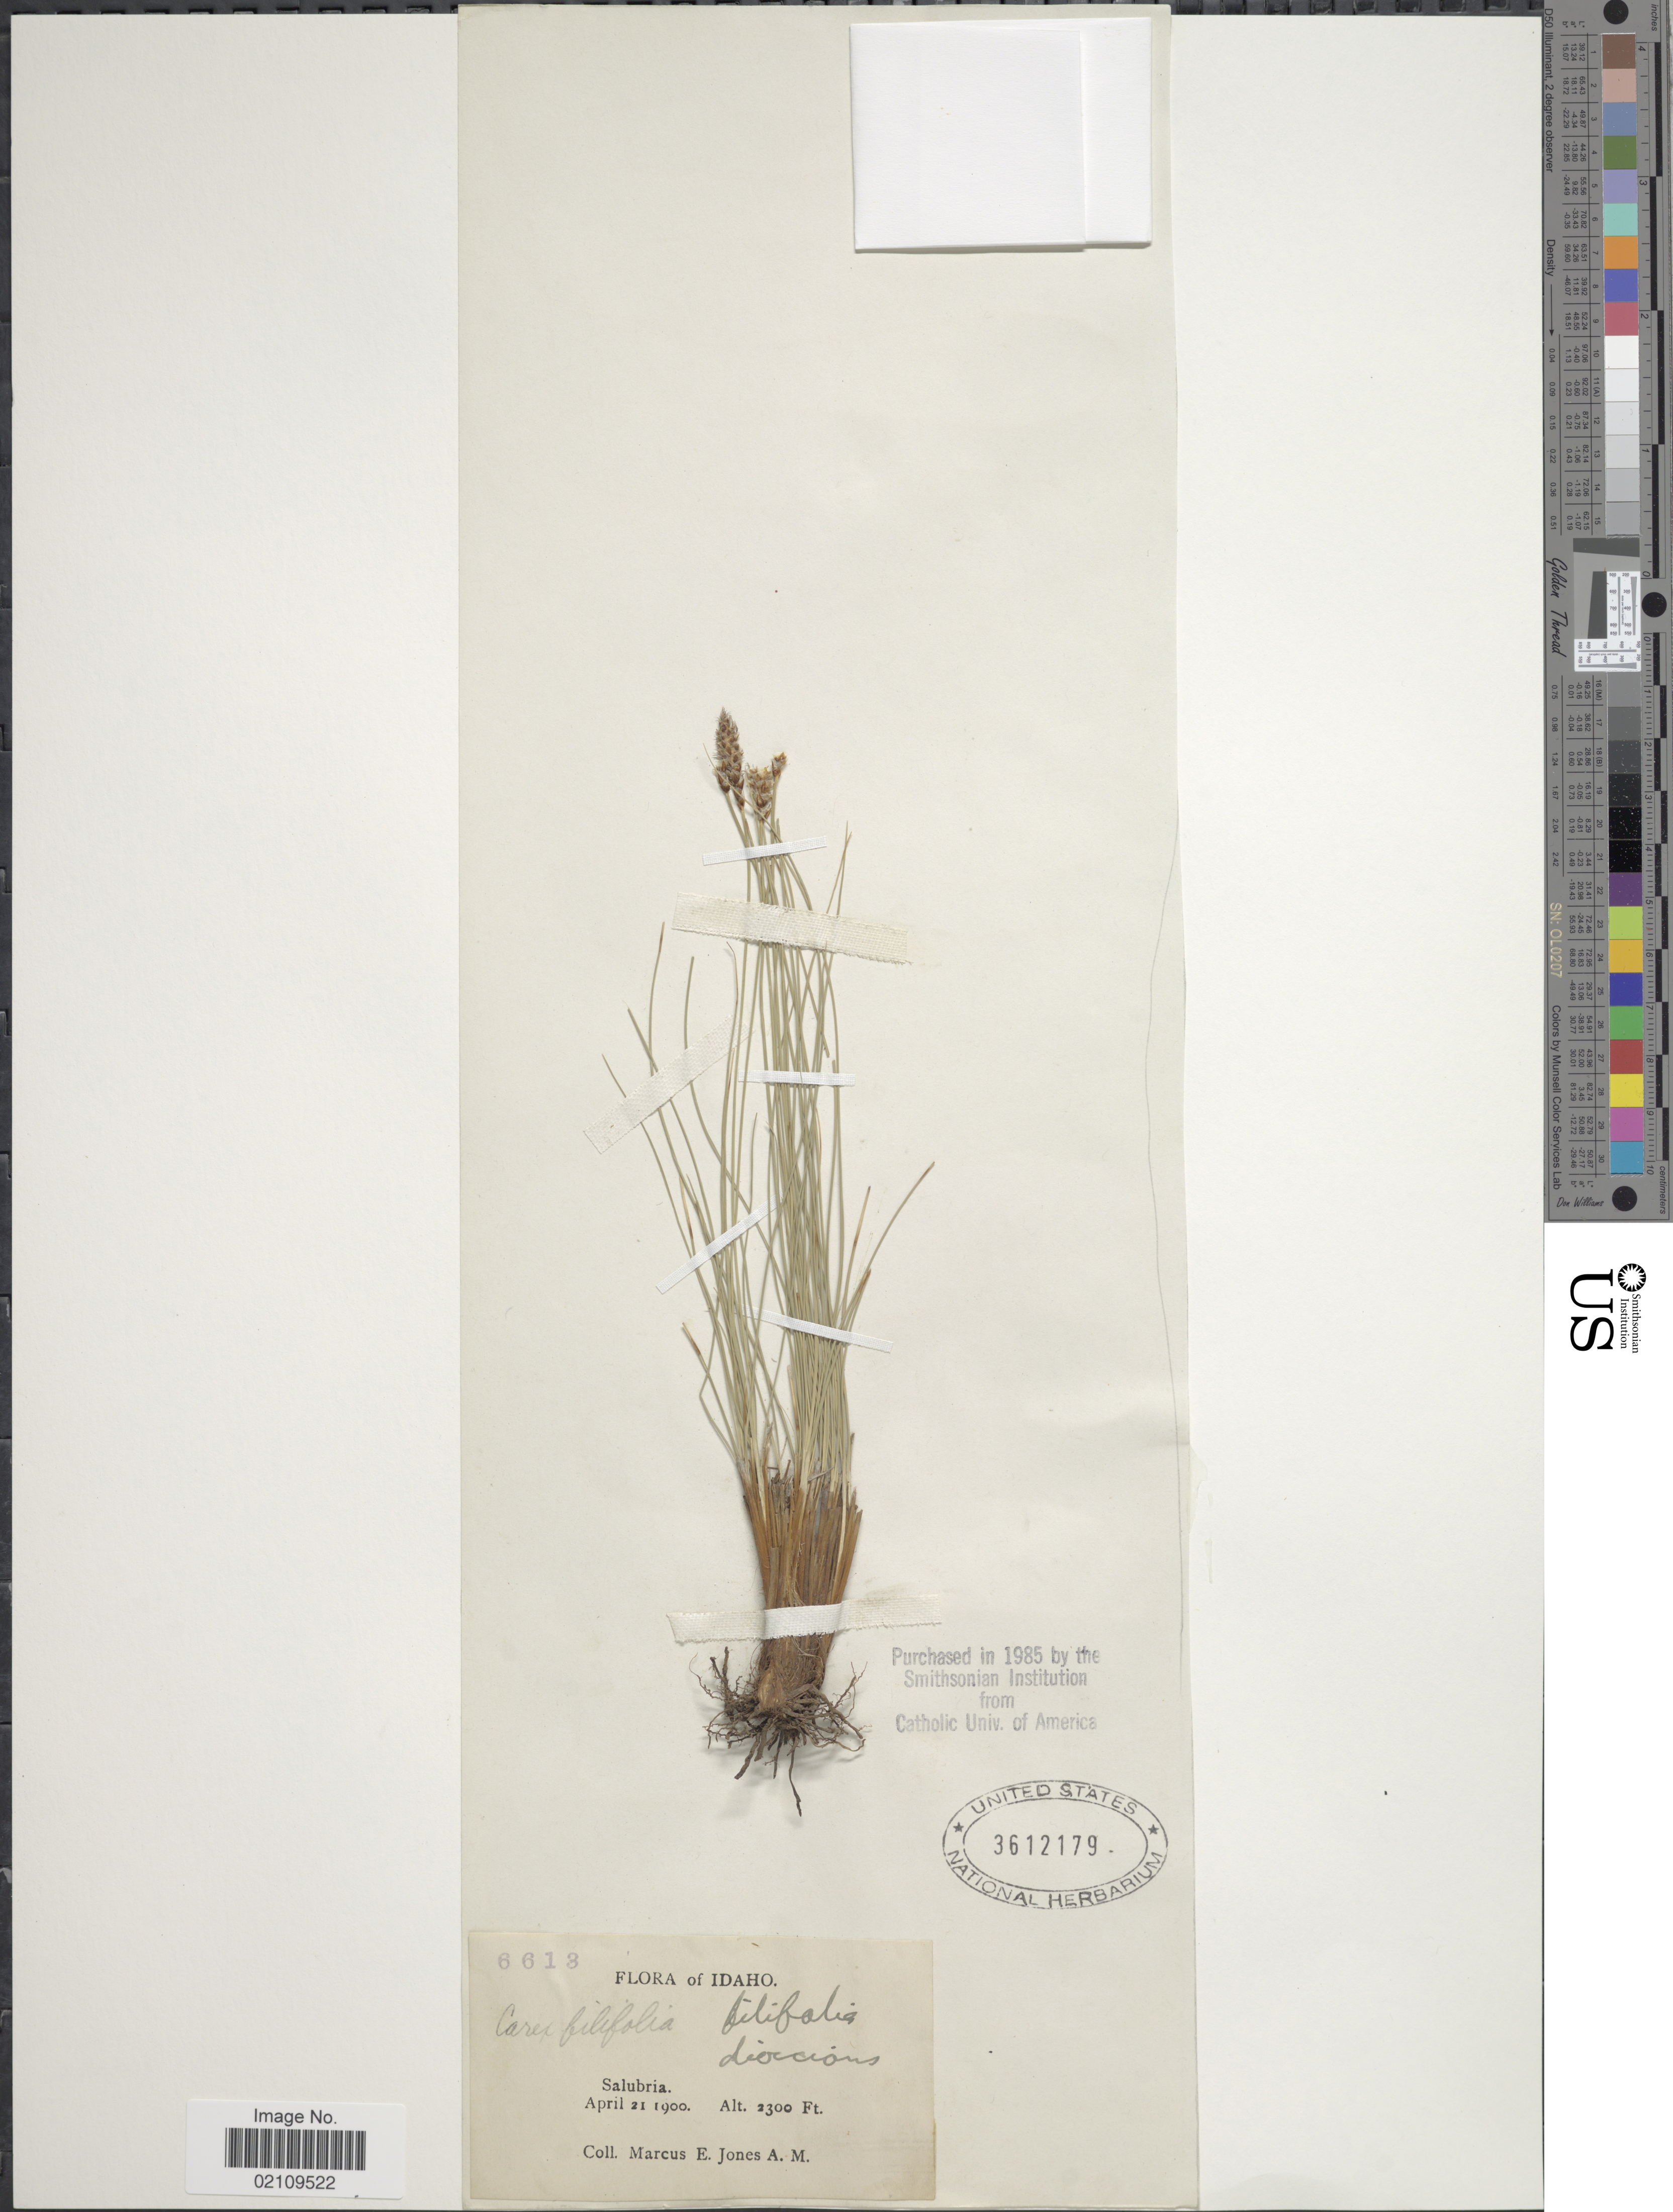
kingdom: Plantae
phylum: Tracheophyta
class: Liliopsida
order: Poales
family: Cyperaceae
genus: Carex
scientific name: Carex filifolia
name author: Nutt.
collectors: M. E. Jones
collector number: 6613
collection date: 1900-04-21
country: United States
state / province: Idaho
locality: Salubria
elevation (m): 701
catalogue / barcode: US 3612179